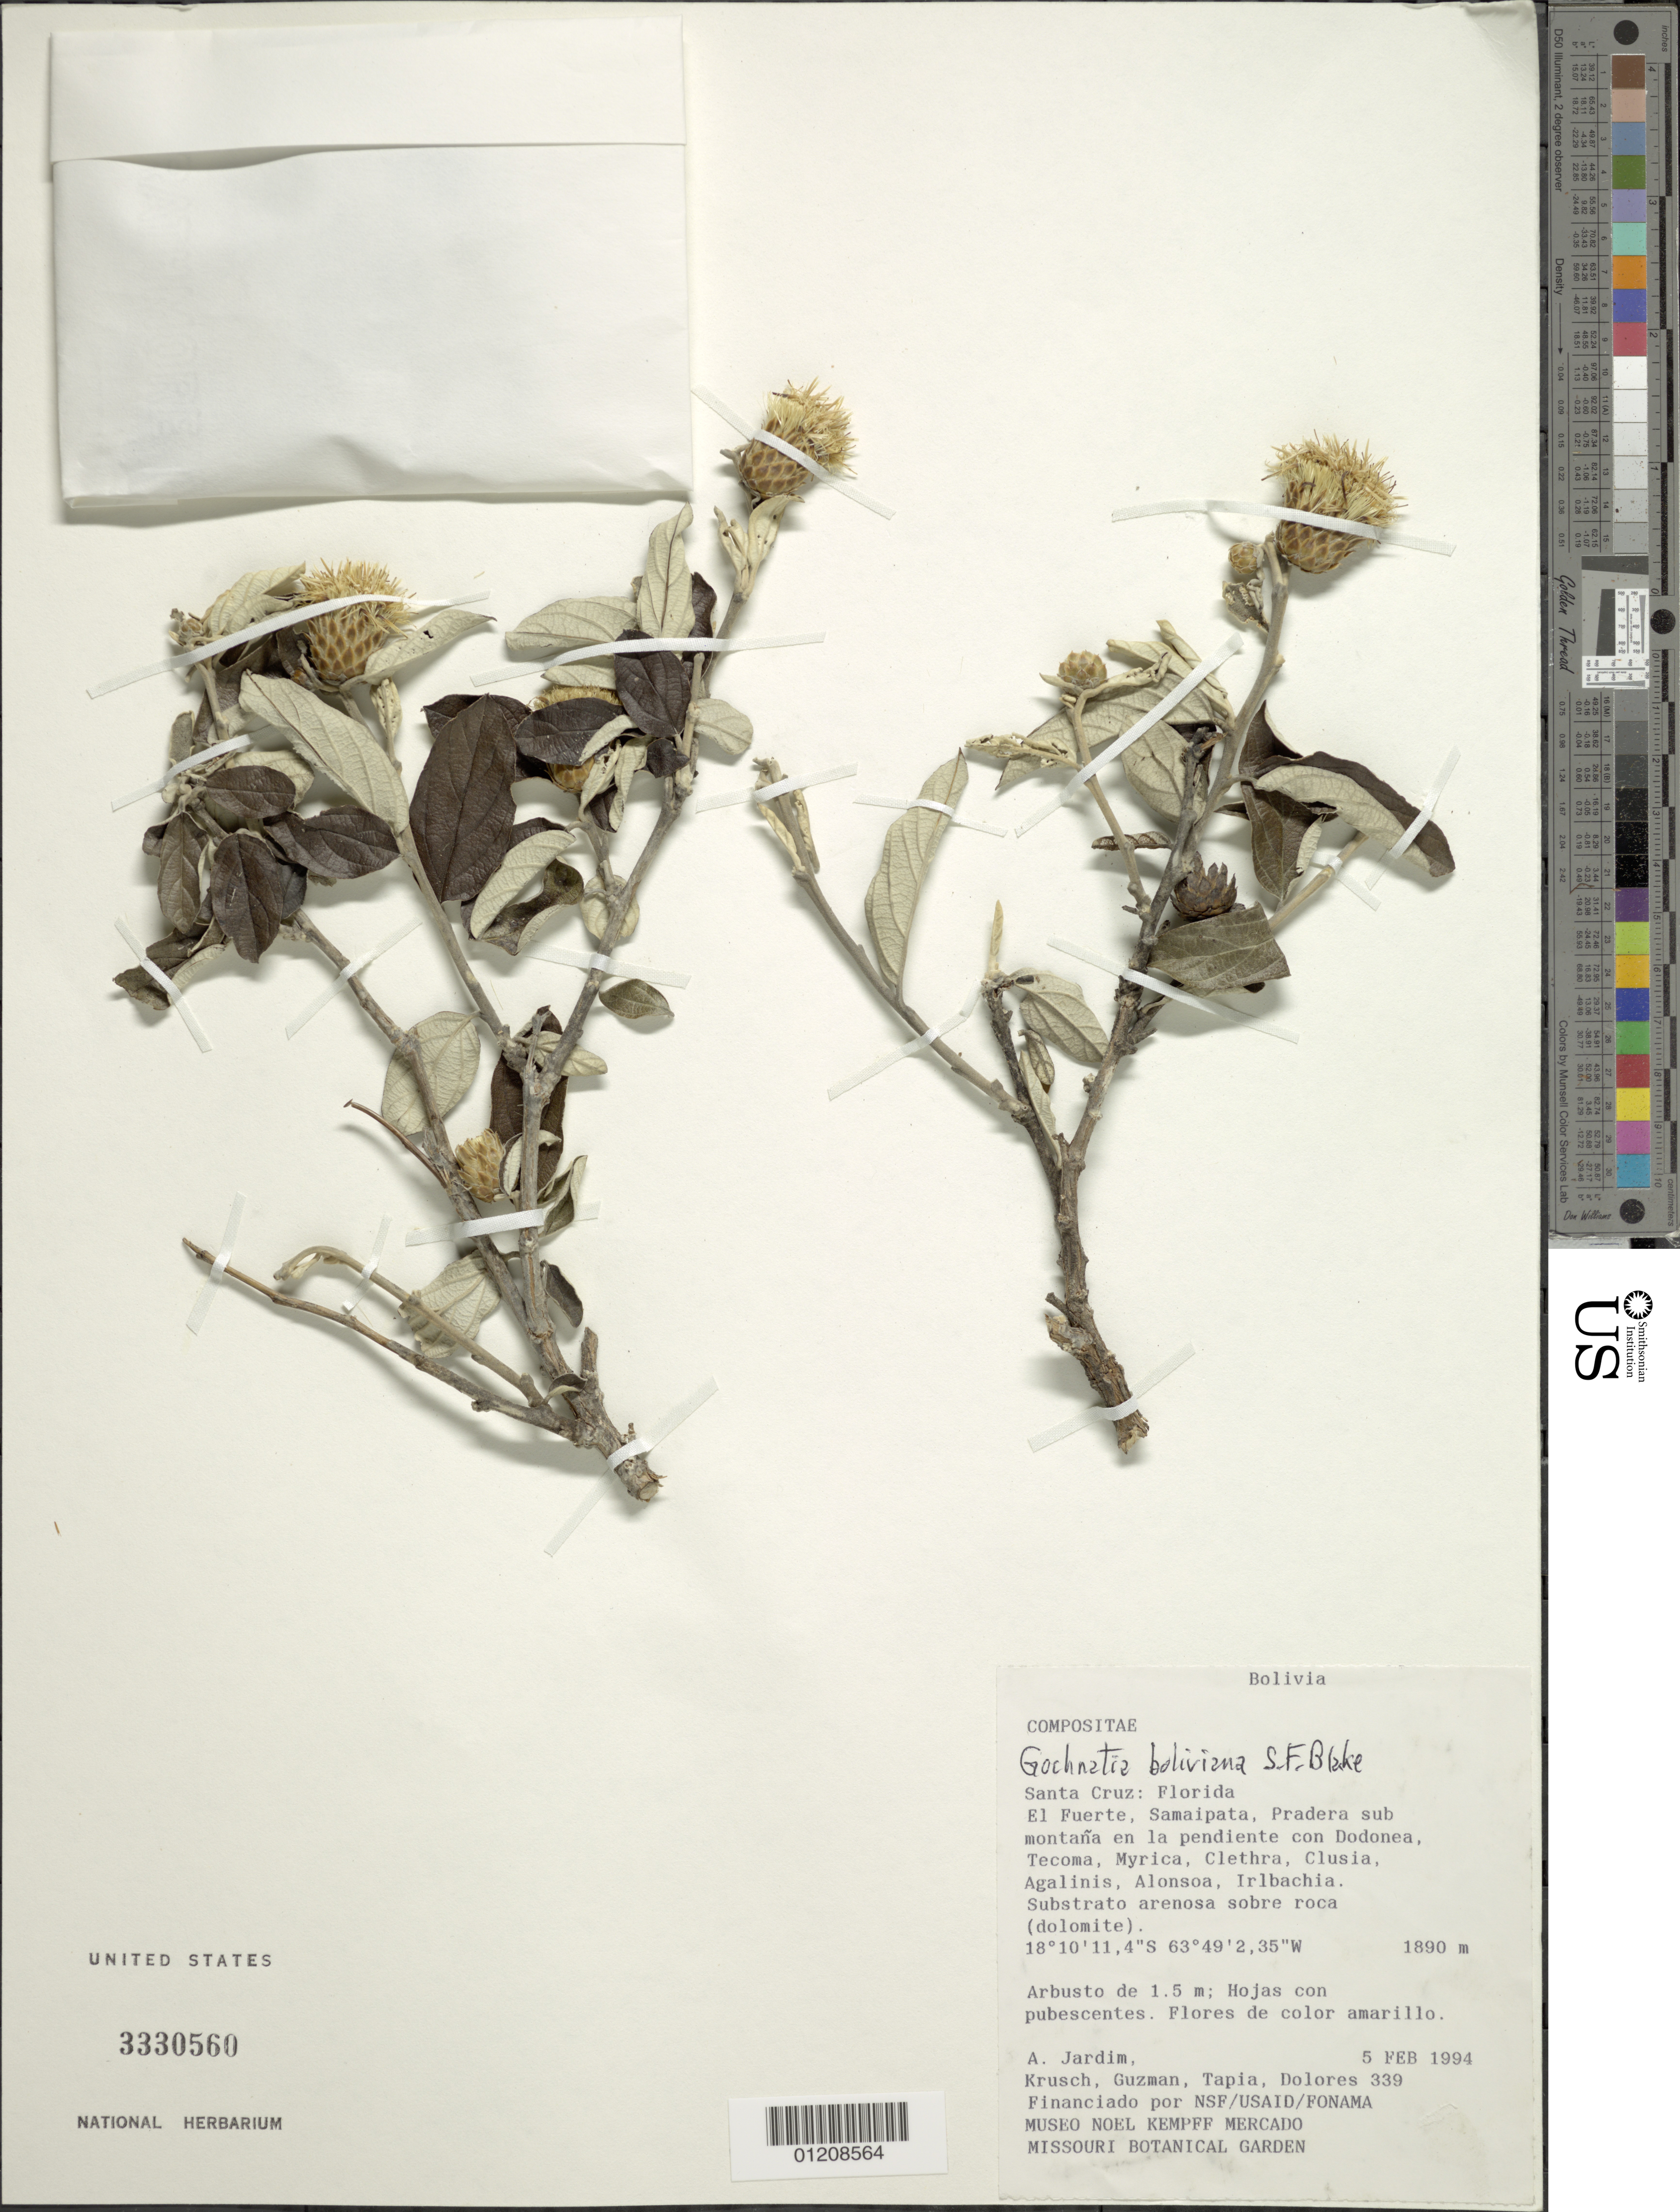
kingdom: Plantae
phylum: Tracheophyta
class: Magnoliopsida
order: Asterales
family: Asteraceae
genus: Gochnatia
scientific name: Gochnatia boliviana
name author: S.F. Blake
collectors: A. Jardim, -. Krusch, Guzman, Tapia & Dolores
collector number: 339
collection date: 1994-02-05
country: Bolivia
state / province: Santa Cruz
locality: Florida: El Fuerte, Samaipata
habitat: Pradera sub montana en la pendiente con Codonea, Tecoma, Myrica, Clethra, Clusia, Agalinis, Alonsoa, Irlbachia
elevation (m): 1890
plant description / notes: Substrato arenos sobre roca (dolomite)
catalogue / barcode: US 3330560